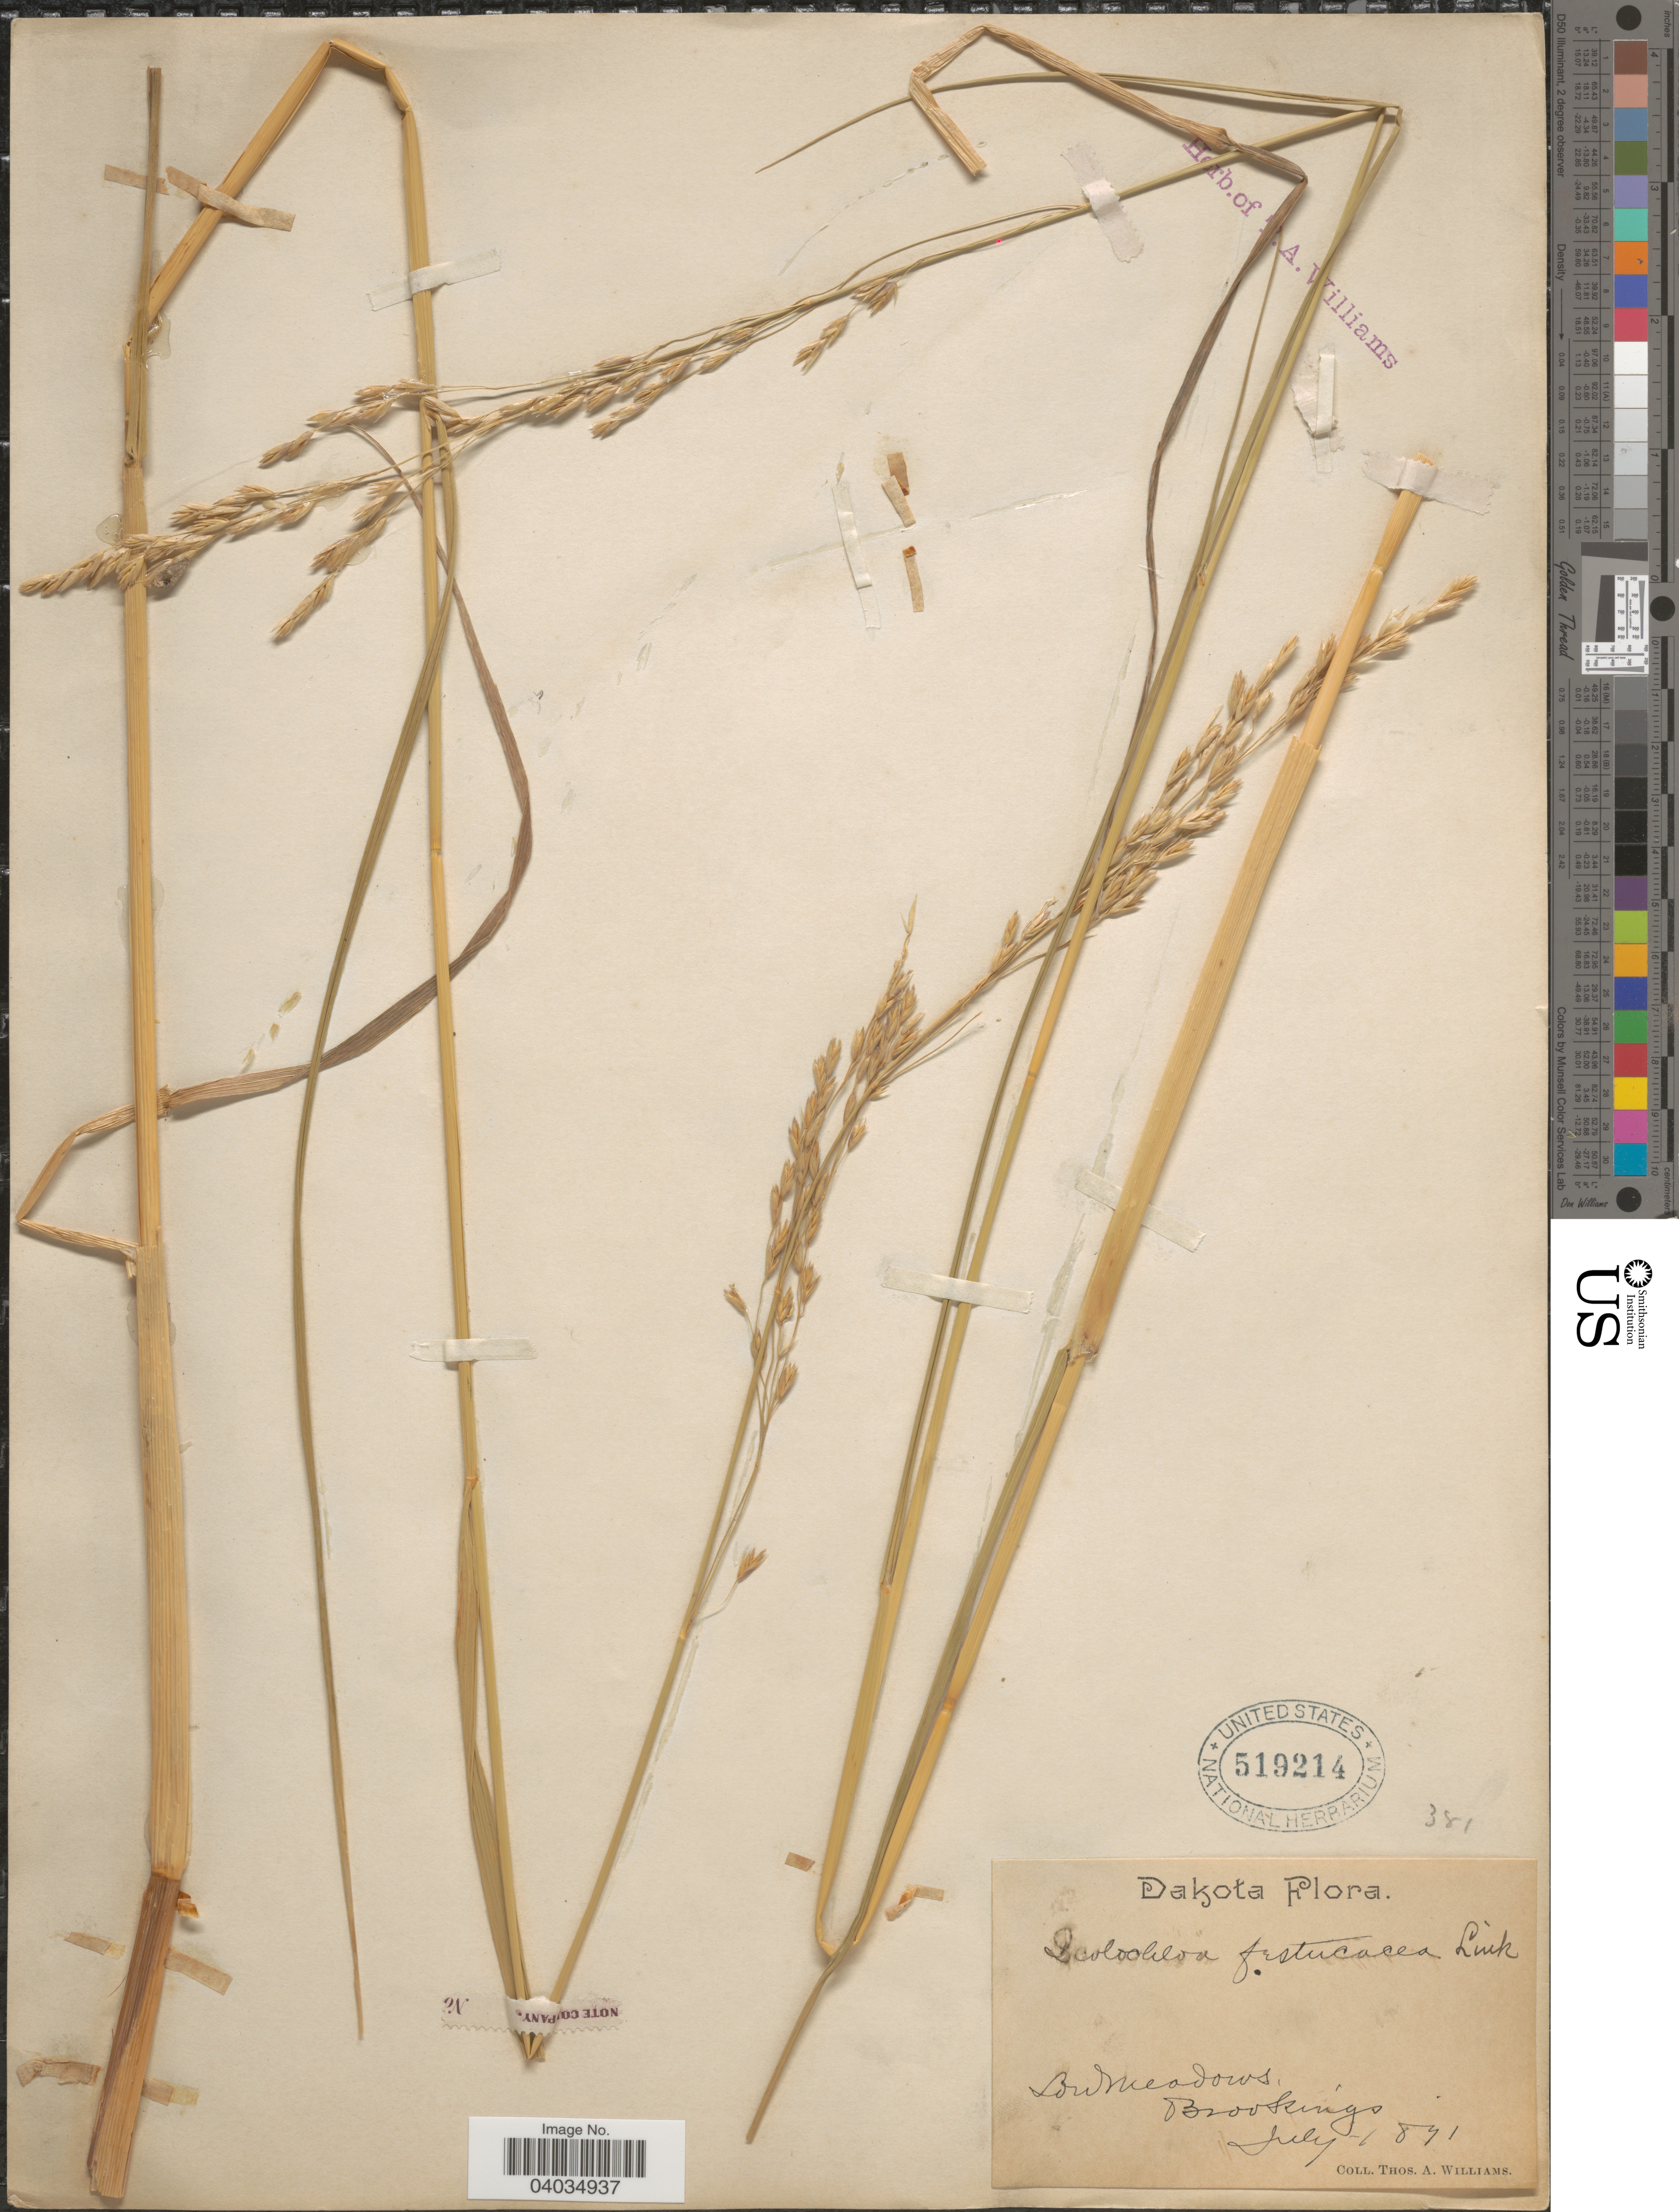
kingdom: Plantae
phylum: Tracheophyta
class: Liliopsida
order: Poales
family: Poaceae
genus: Scolochloa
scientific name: Scolochloa festucacea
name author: (Willd.) Link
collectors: T. A. Williams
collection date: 1841-07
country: United States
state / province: South Dakota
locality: Dakota. Brookings.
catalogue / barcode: US 519214